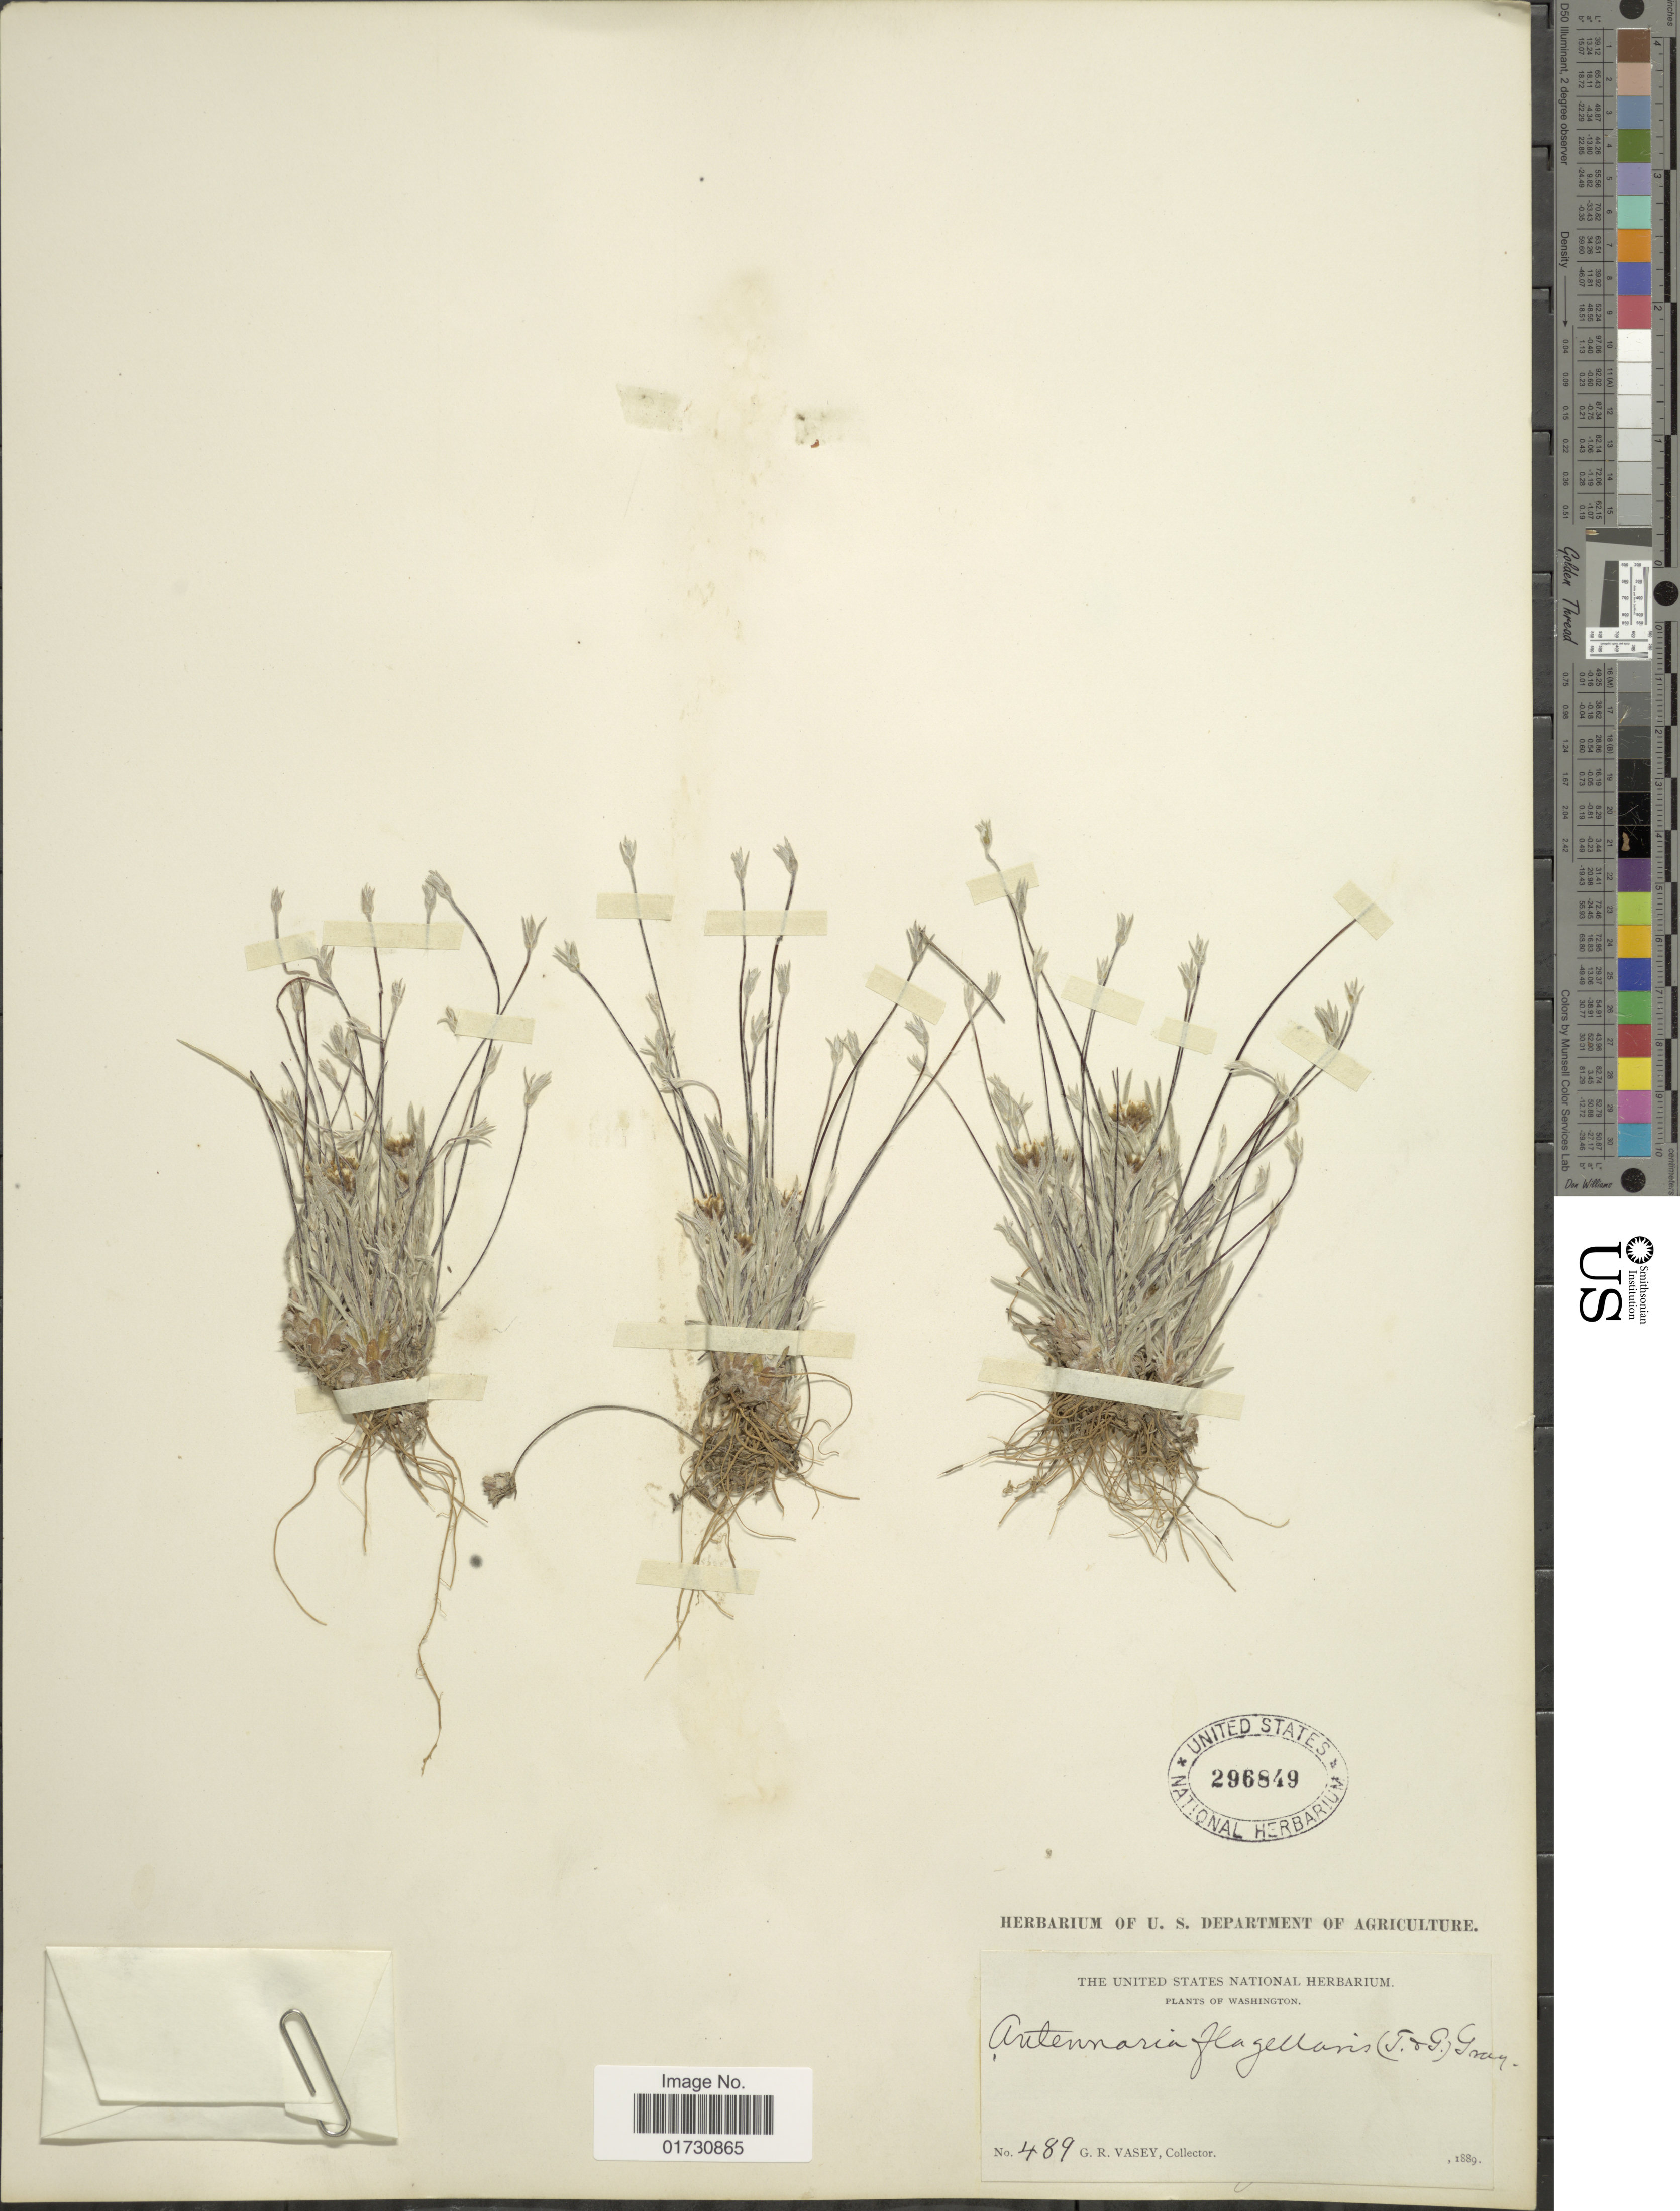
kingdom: Plantae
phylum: Tracheophyta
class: Magnoliopsida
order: Asterales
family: Asteraceae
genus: Antennaria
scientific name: Antennaria flagellaris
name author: A. Gray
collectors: G. R. Vasey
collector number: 489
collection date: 1889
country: United States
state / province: Washington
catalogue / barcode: US 296849